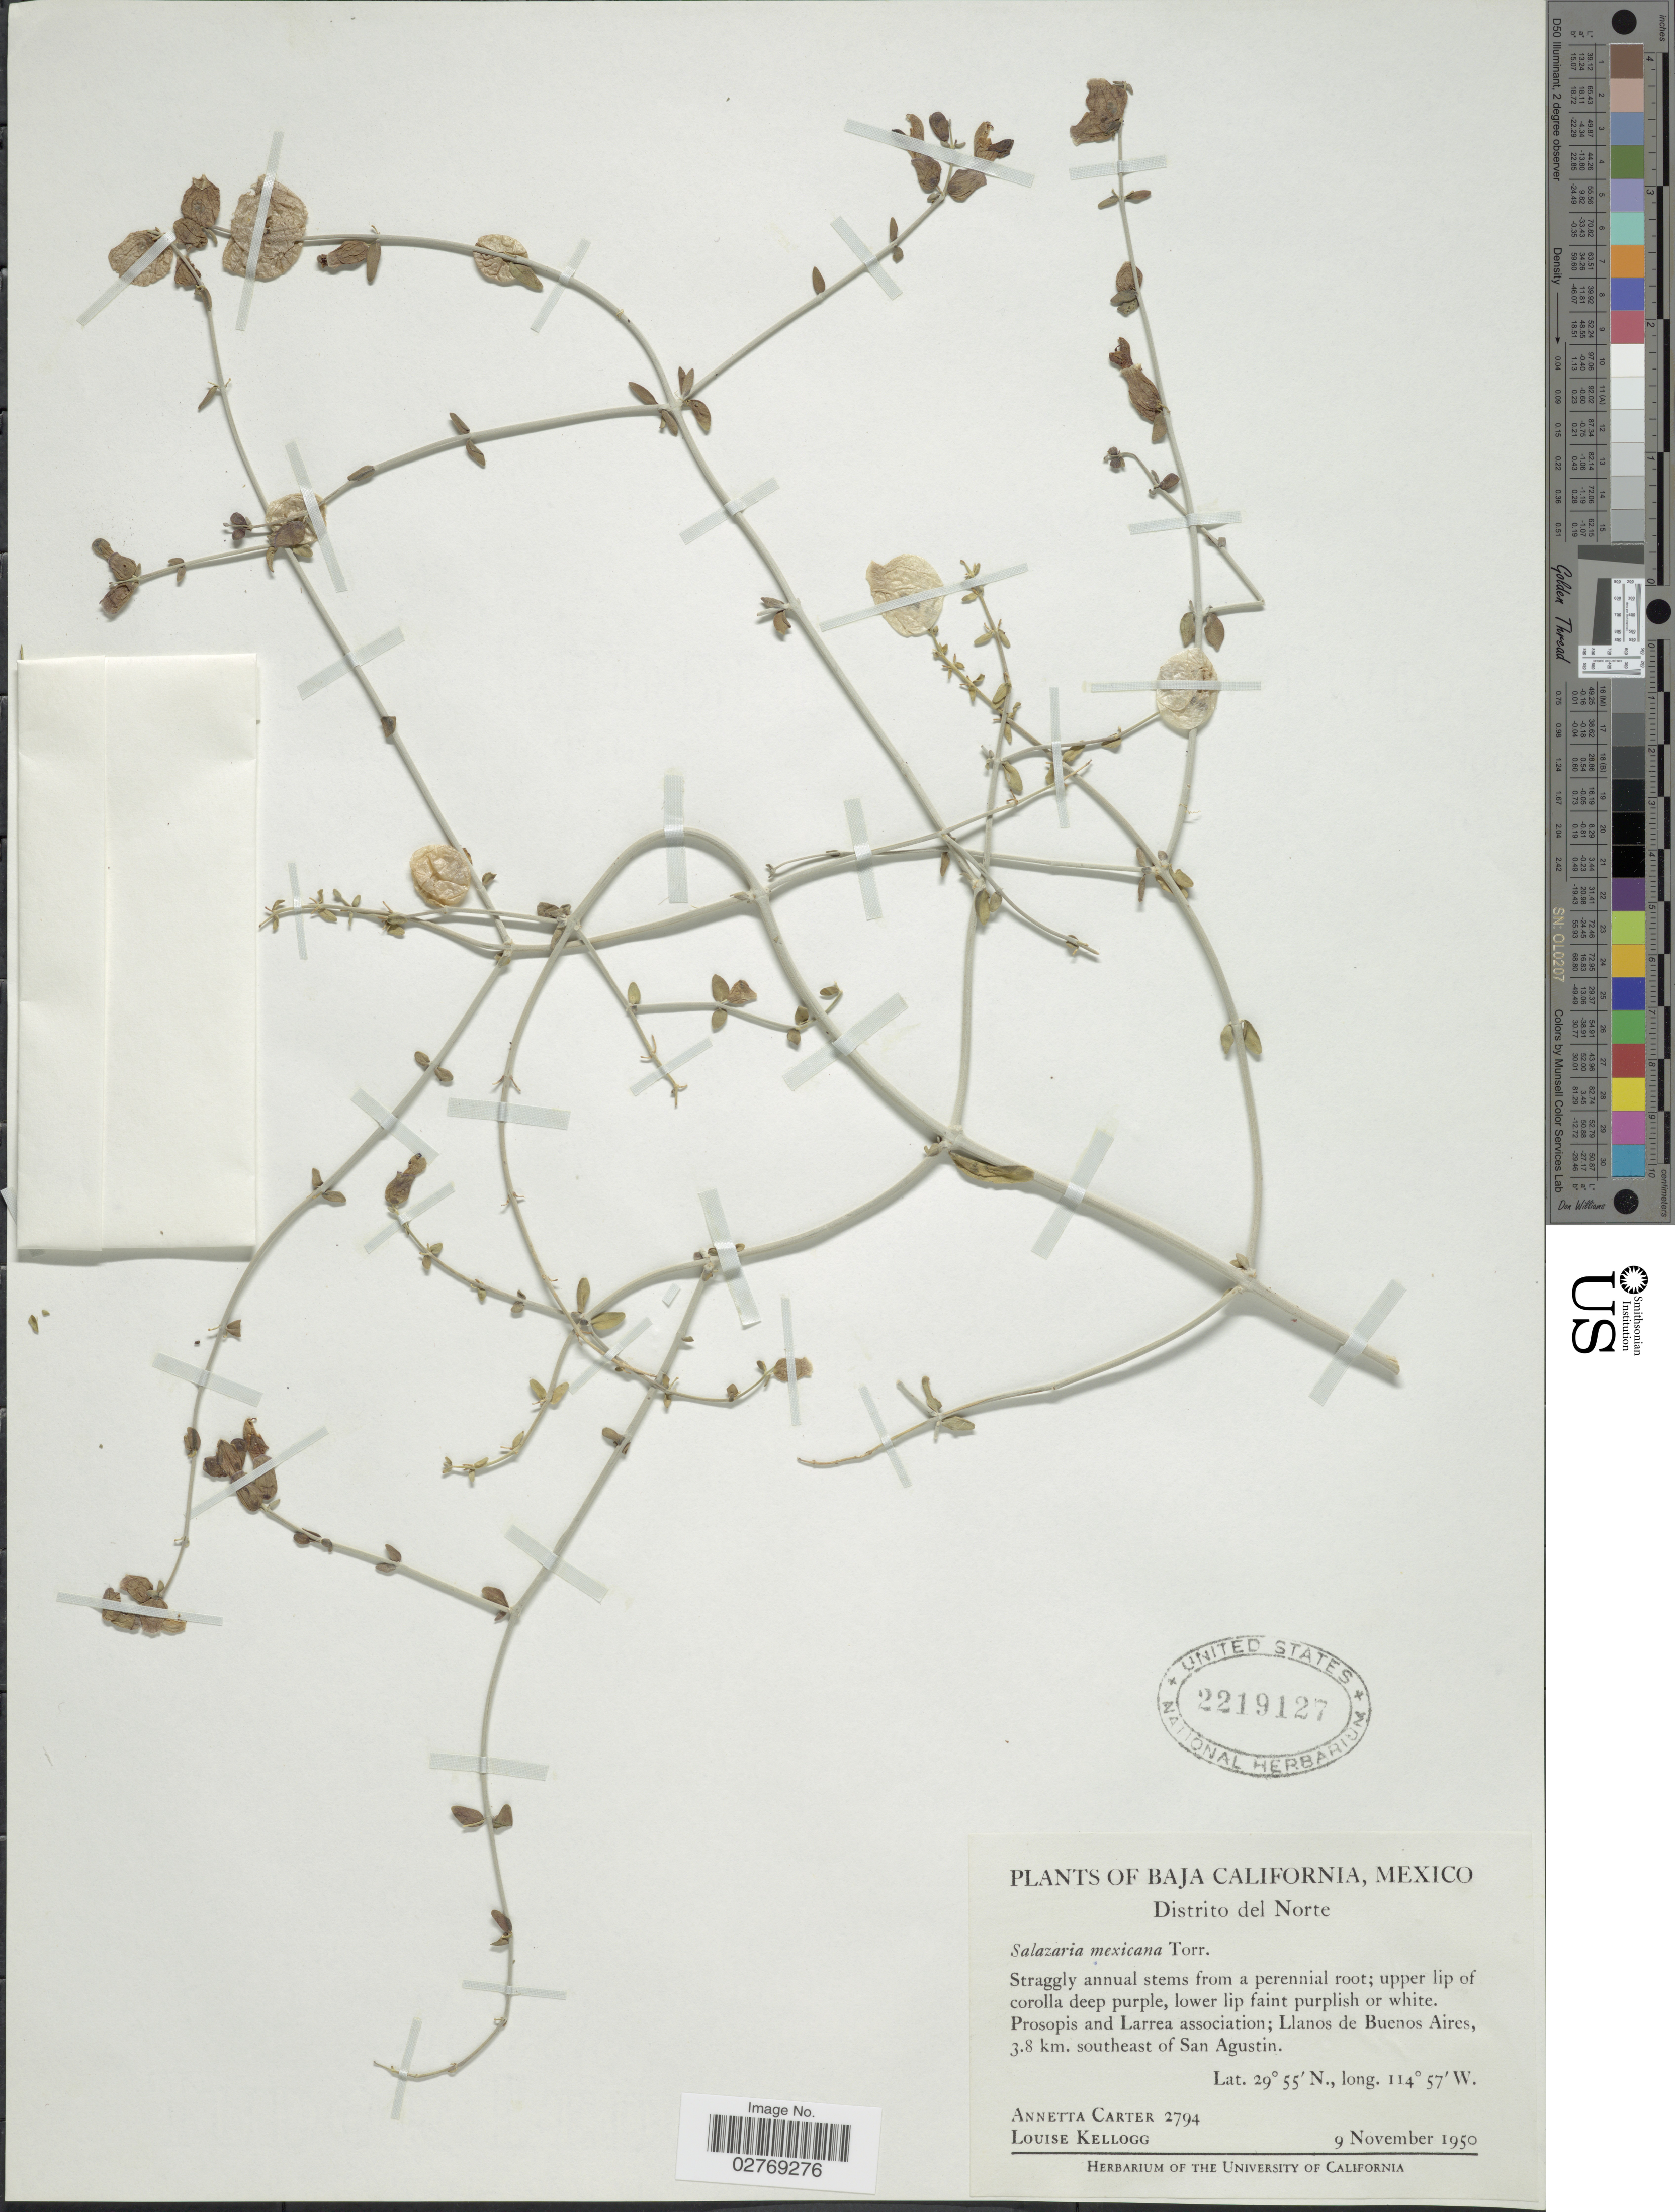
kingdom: Plantae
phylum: Tracheophyta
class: Magnoliopsida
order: Lamiales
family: Lamiaceae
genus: Scutellaria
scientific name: Scutellaria mexicana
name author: (Torr.) A.J. Paton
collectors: A. Carter & L. Kellogg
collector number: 2794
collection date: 1950-11-09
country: Mexico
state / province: Baja California Norte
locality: Distrito del Norte. Llanos de Buenos Aires, 3.8 km. southeast of San Agustin.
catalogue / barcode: US 2219127